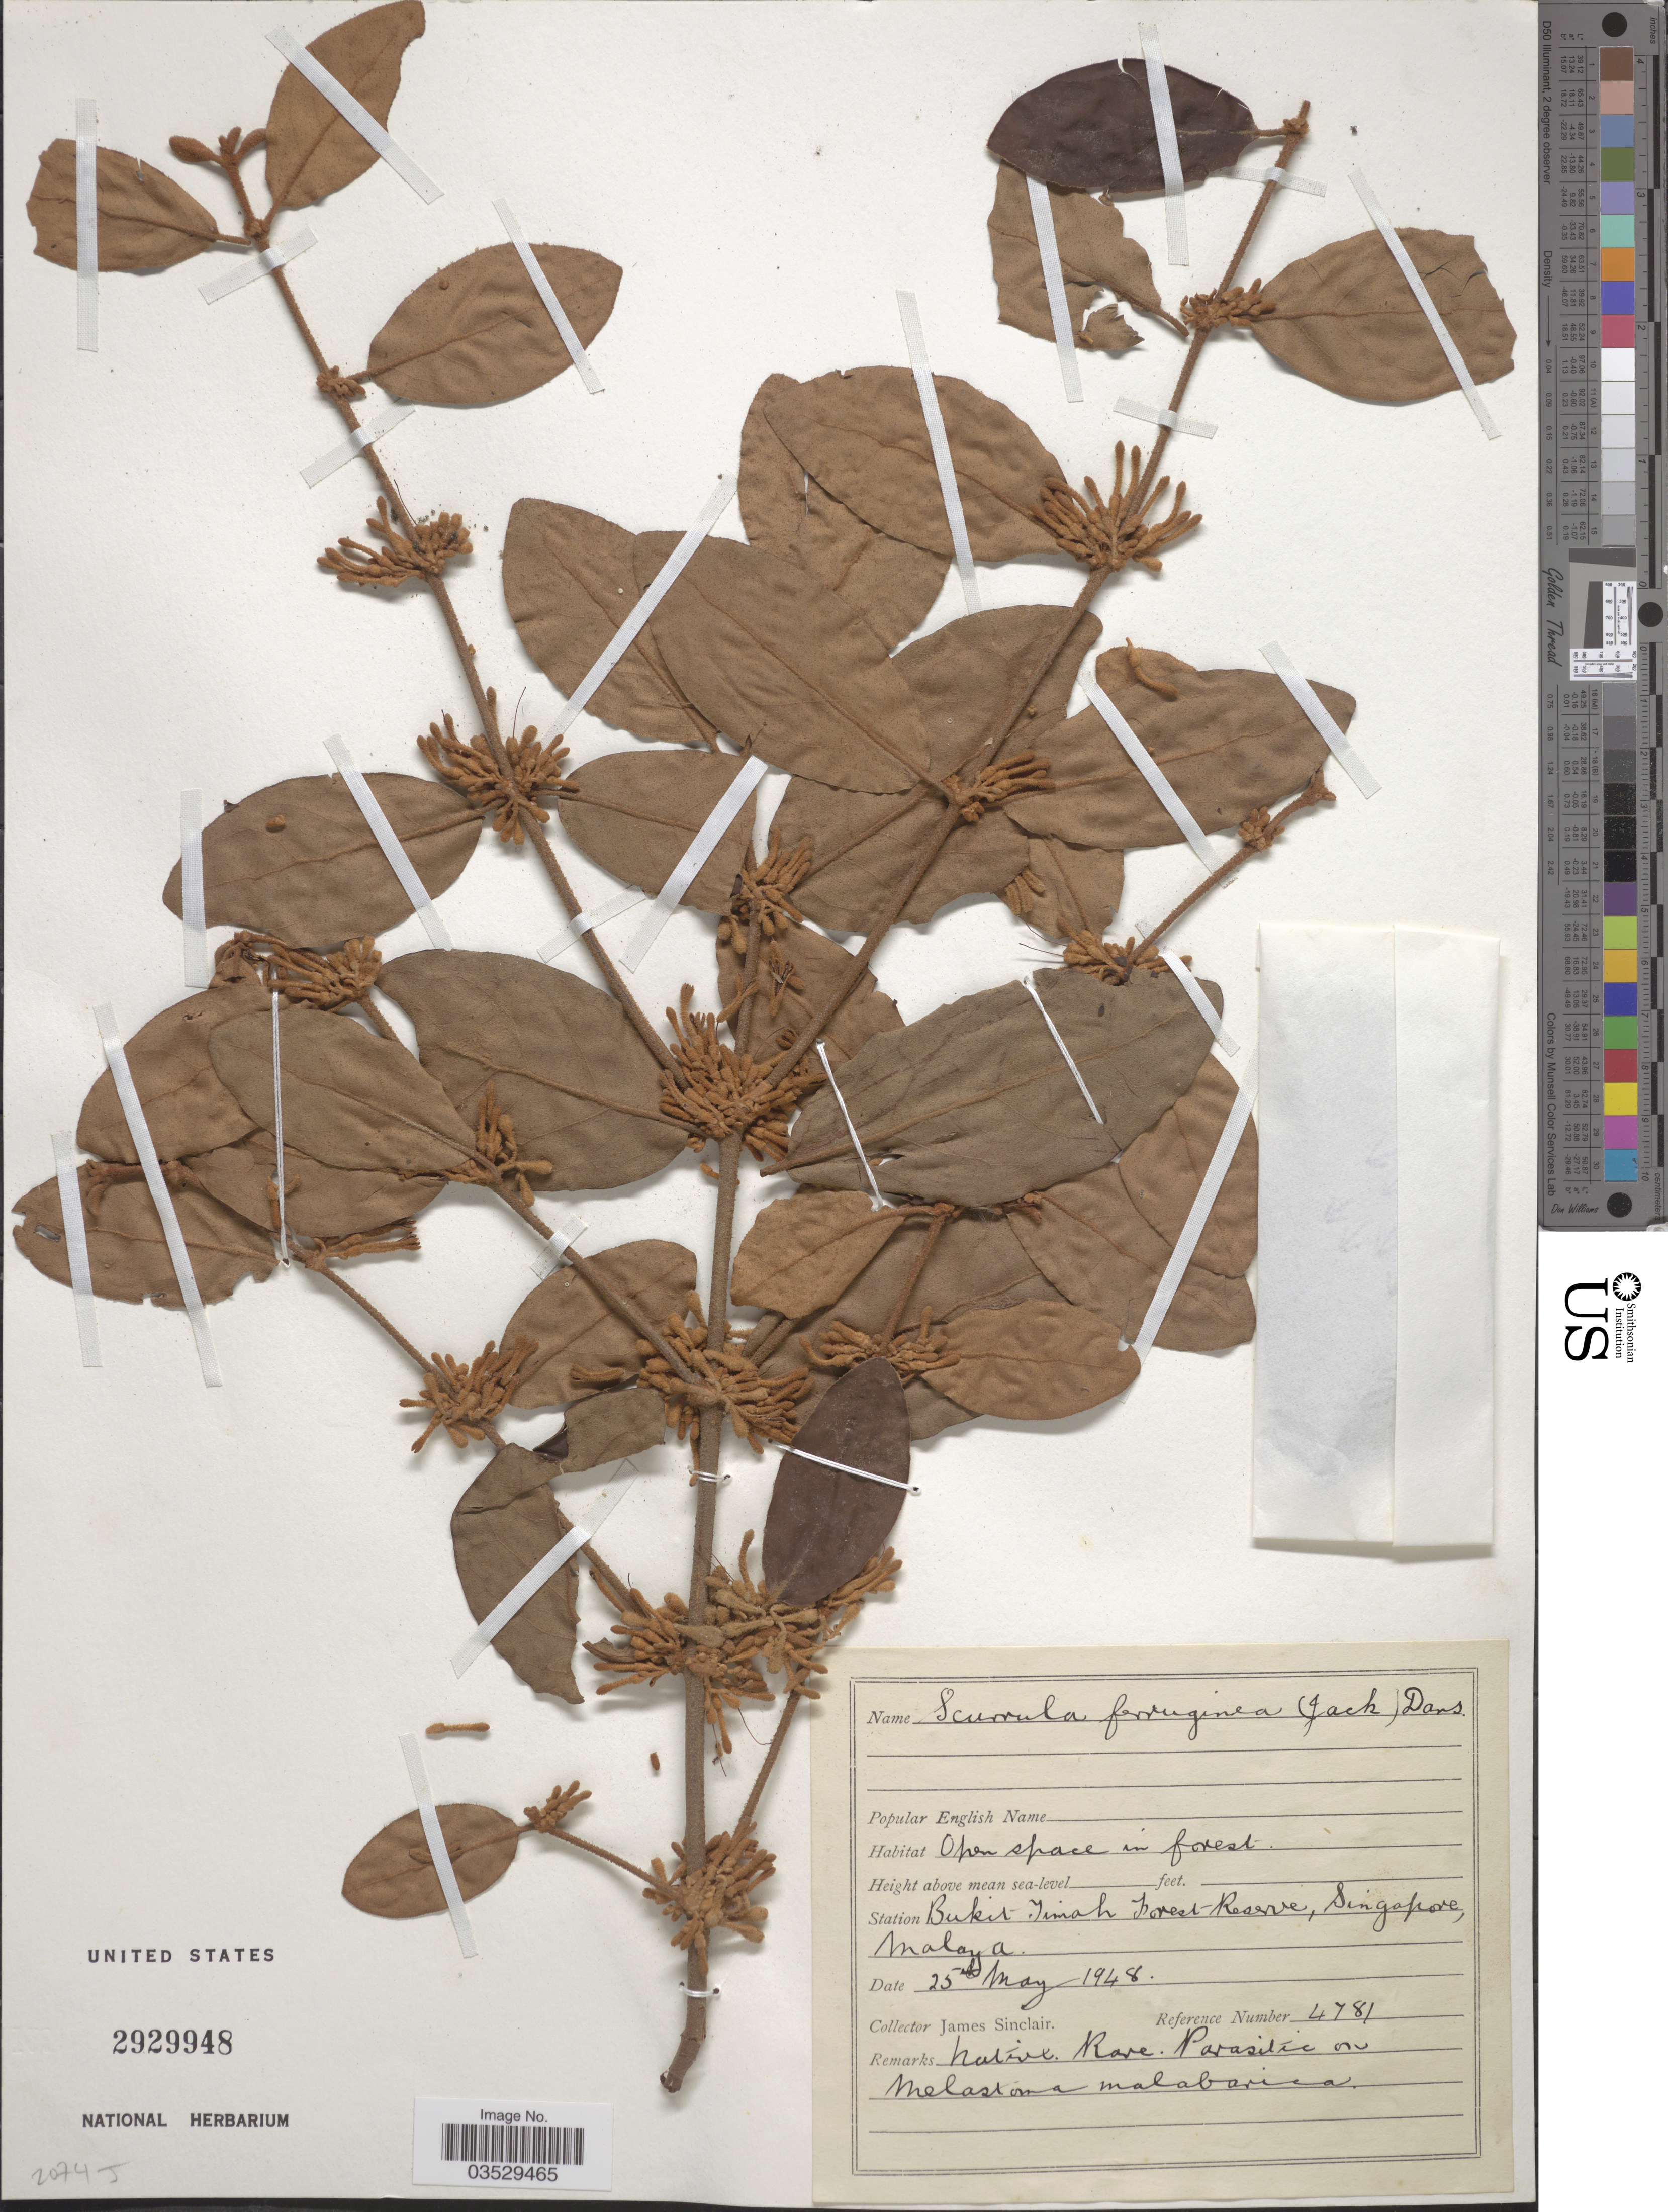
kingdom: Plantae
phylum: Tracheophyta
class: Magnoliopsida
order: Santalales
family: Loranthaceae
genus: Scurrula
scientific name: Scurrula ferruginea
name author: (Jack) Danser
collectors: J. Sinclair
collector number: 4781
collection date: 1948-05-25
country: Singapore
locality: Station Bukit Timah Forest Reserve, Malaya.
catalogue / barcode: US 2929948